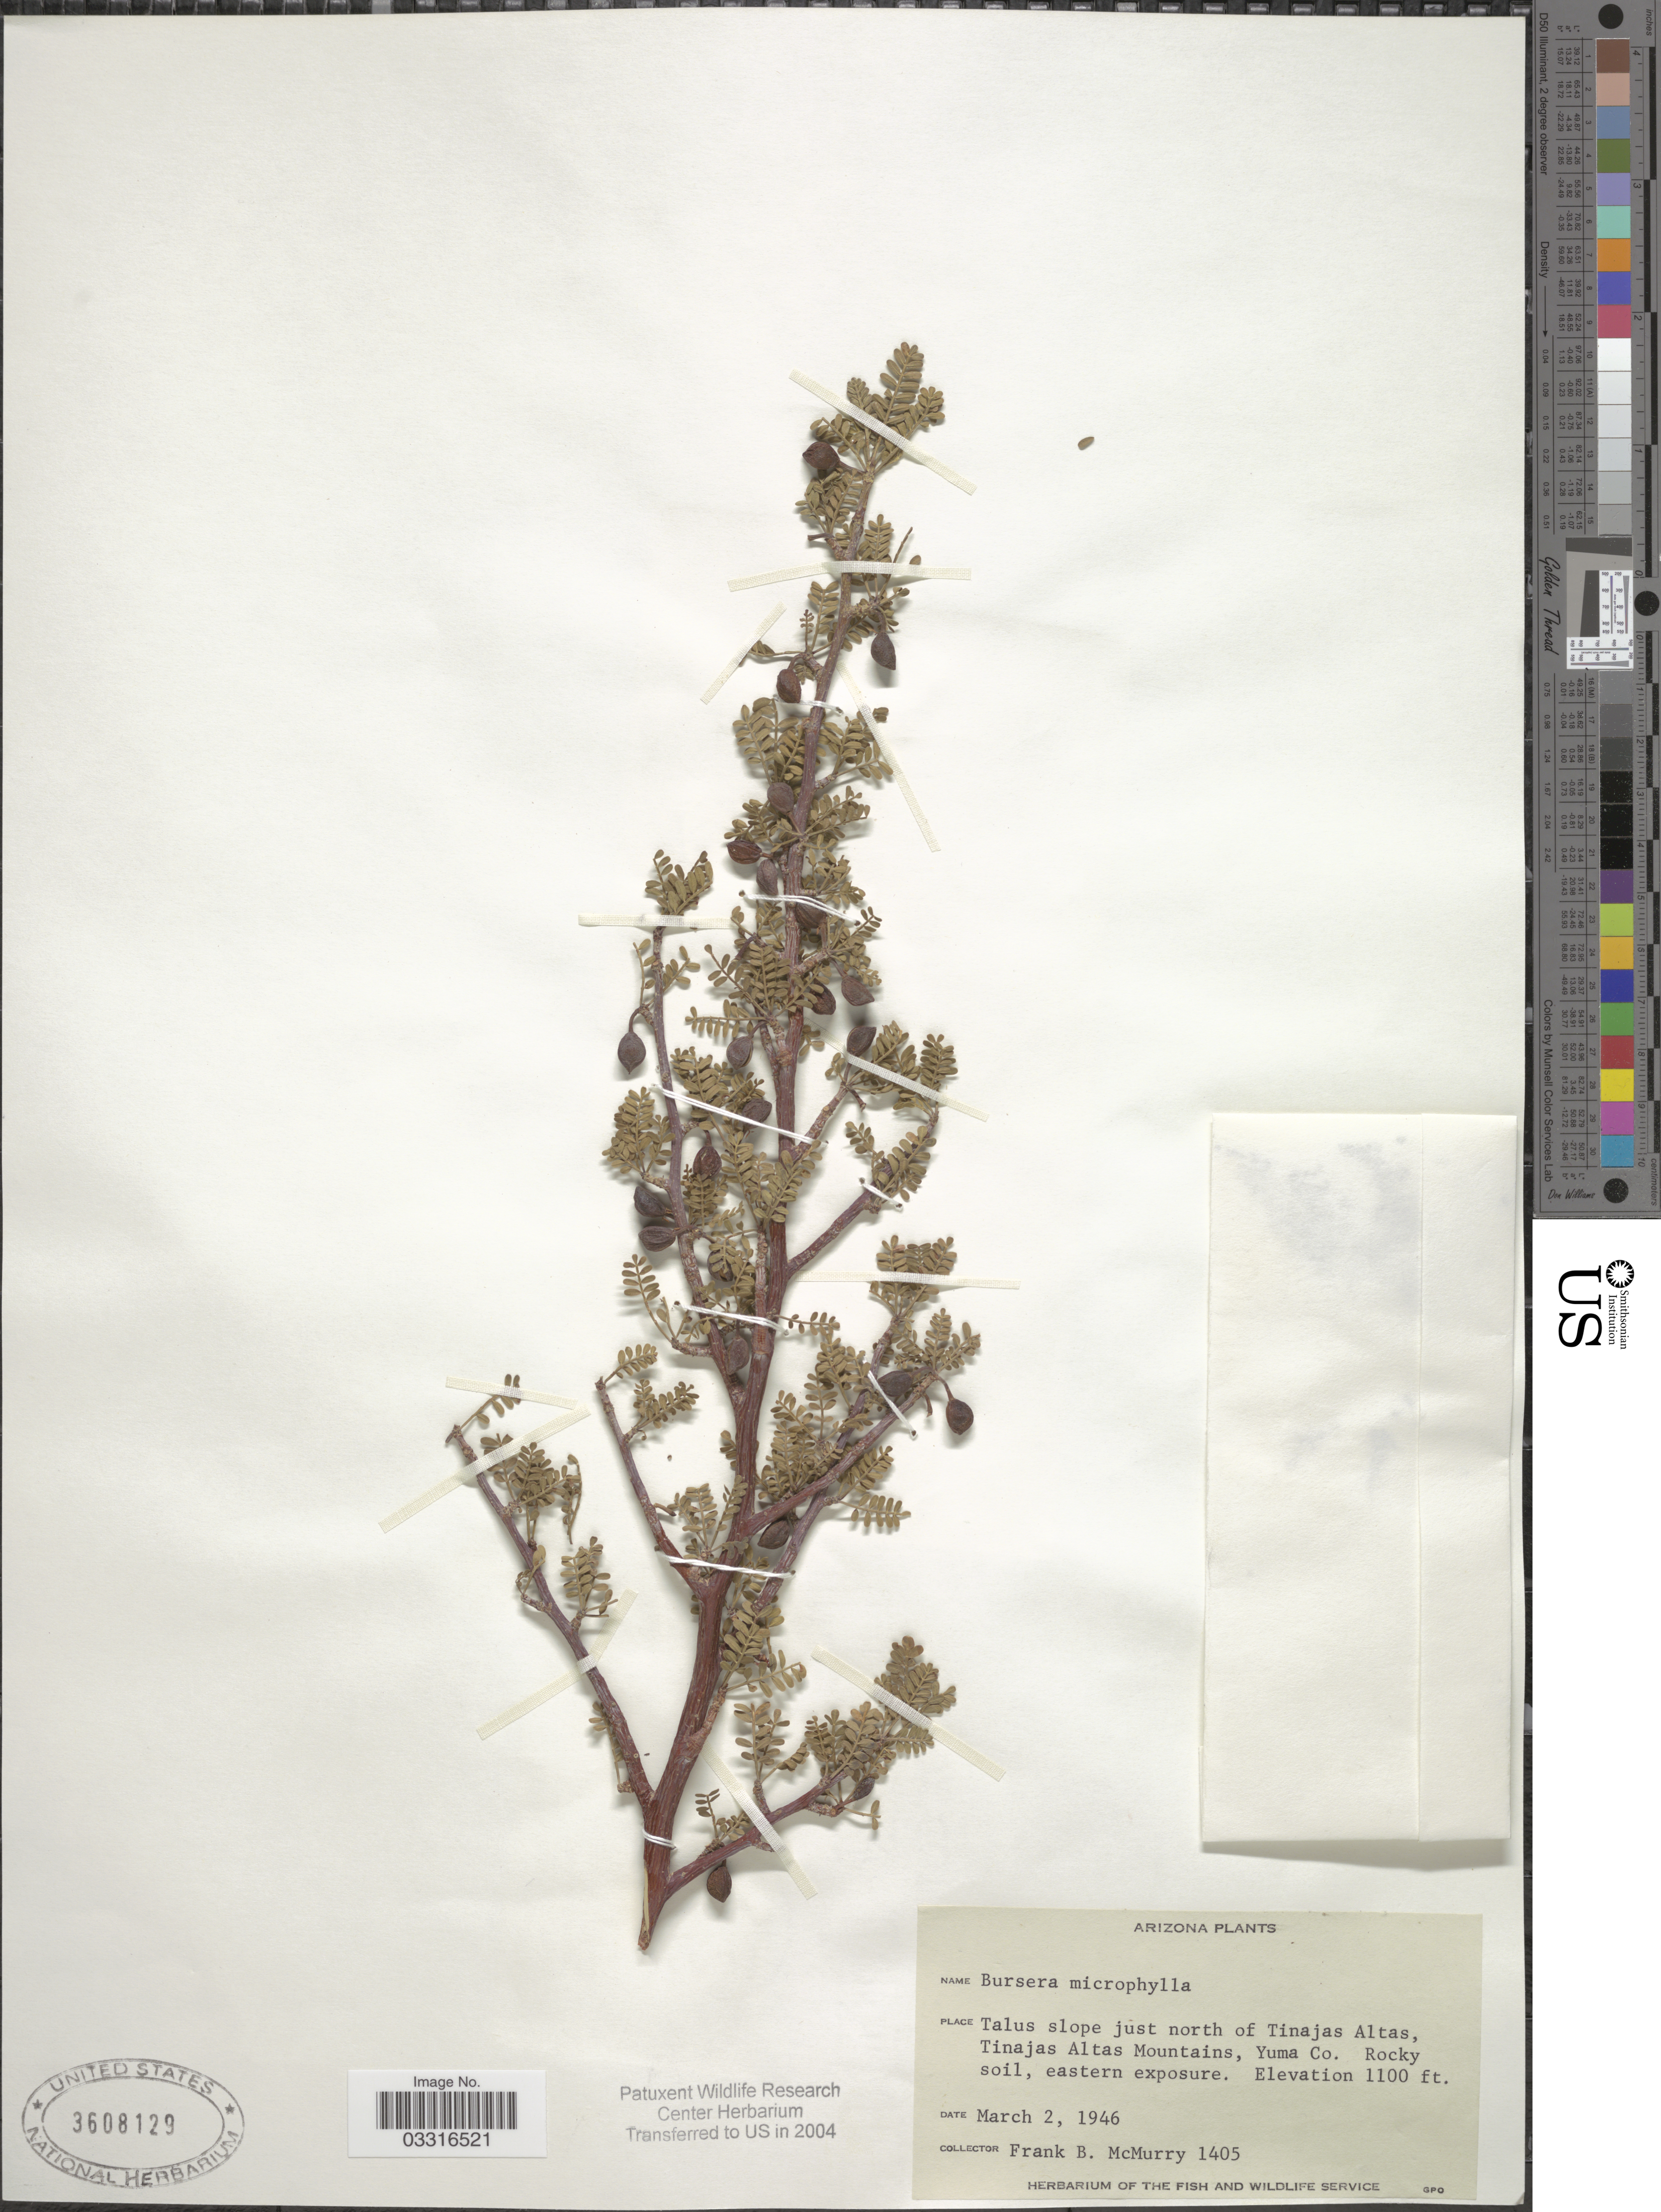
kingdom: Plantae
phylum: Tracheophyta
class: Magnoliopsida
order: Sapindales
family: Burseraceae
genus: Bursera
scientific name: Bursera microphylla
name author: A. Gray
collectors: F. B. McMurry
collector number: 1405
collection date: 1946-03-02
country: United States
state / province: Arizona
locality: Talus slope just north of Tinajas Altas, Tinajas Altas Mountains, Yuma Co.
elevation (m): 335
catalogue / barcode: US 3608129